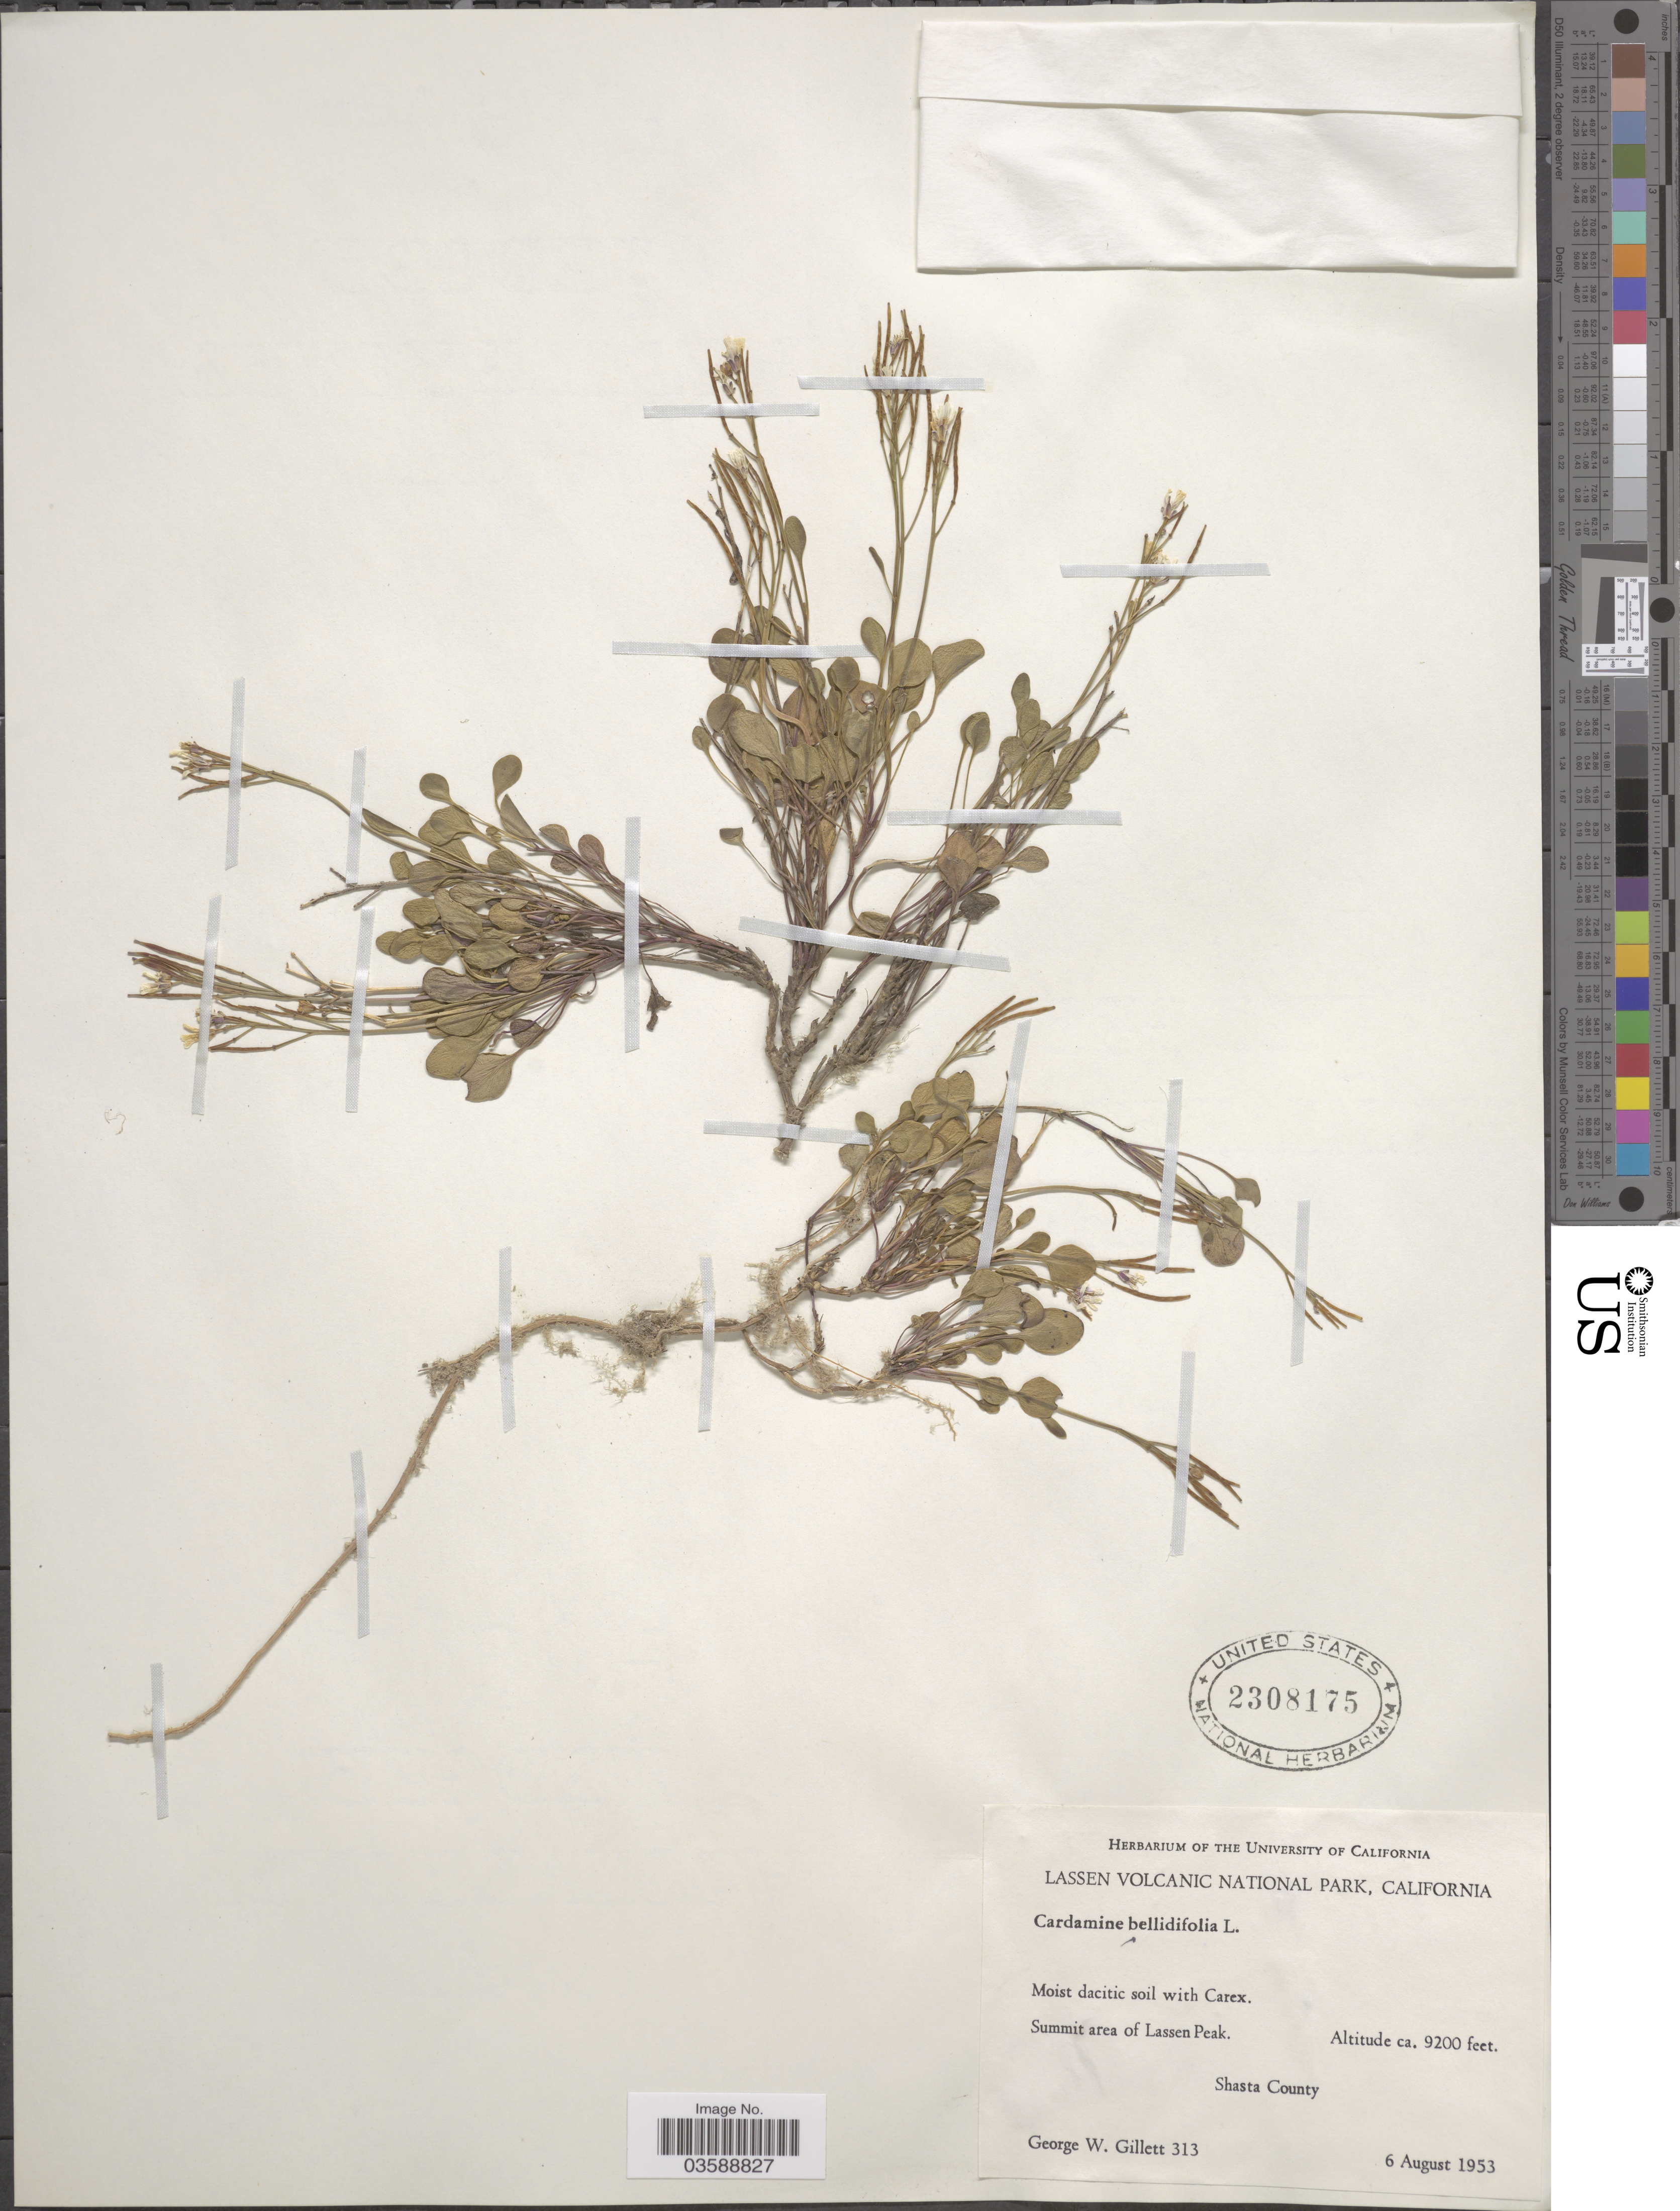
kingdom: Plantae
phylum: Tracheophyta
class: Magnoliopsida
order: Brassicales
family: Brassicaceae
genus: Cardamine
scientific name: Cardamine bellidifolia var. pachyphylla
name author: Coville & Leiberg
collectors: G. Gillett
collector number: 313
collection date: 1953-08-06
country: United States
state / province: California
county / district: Shasta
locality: Lassen Volcanic National Park. Summet area of Lassen Peak. Shasta County.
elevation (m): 2804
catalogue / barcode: US 2308175